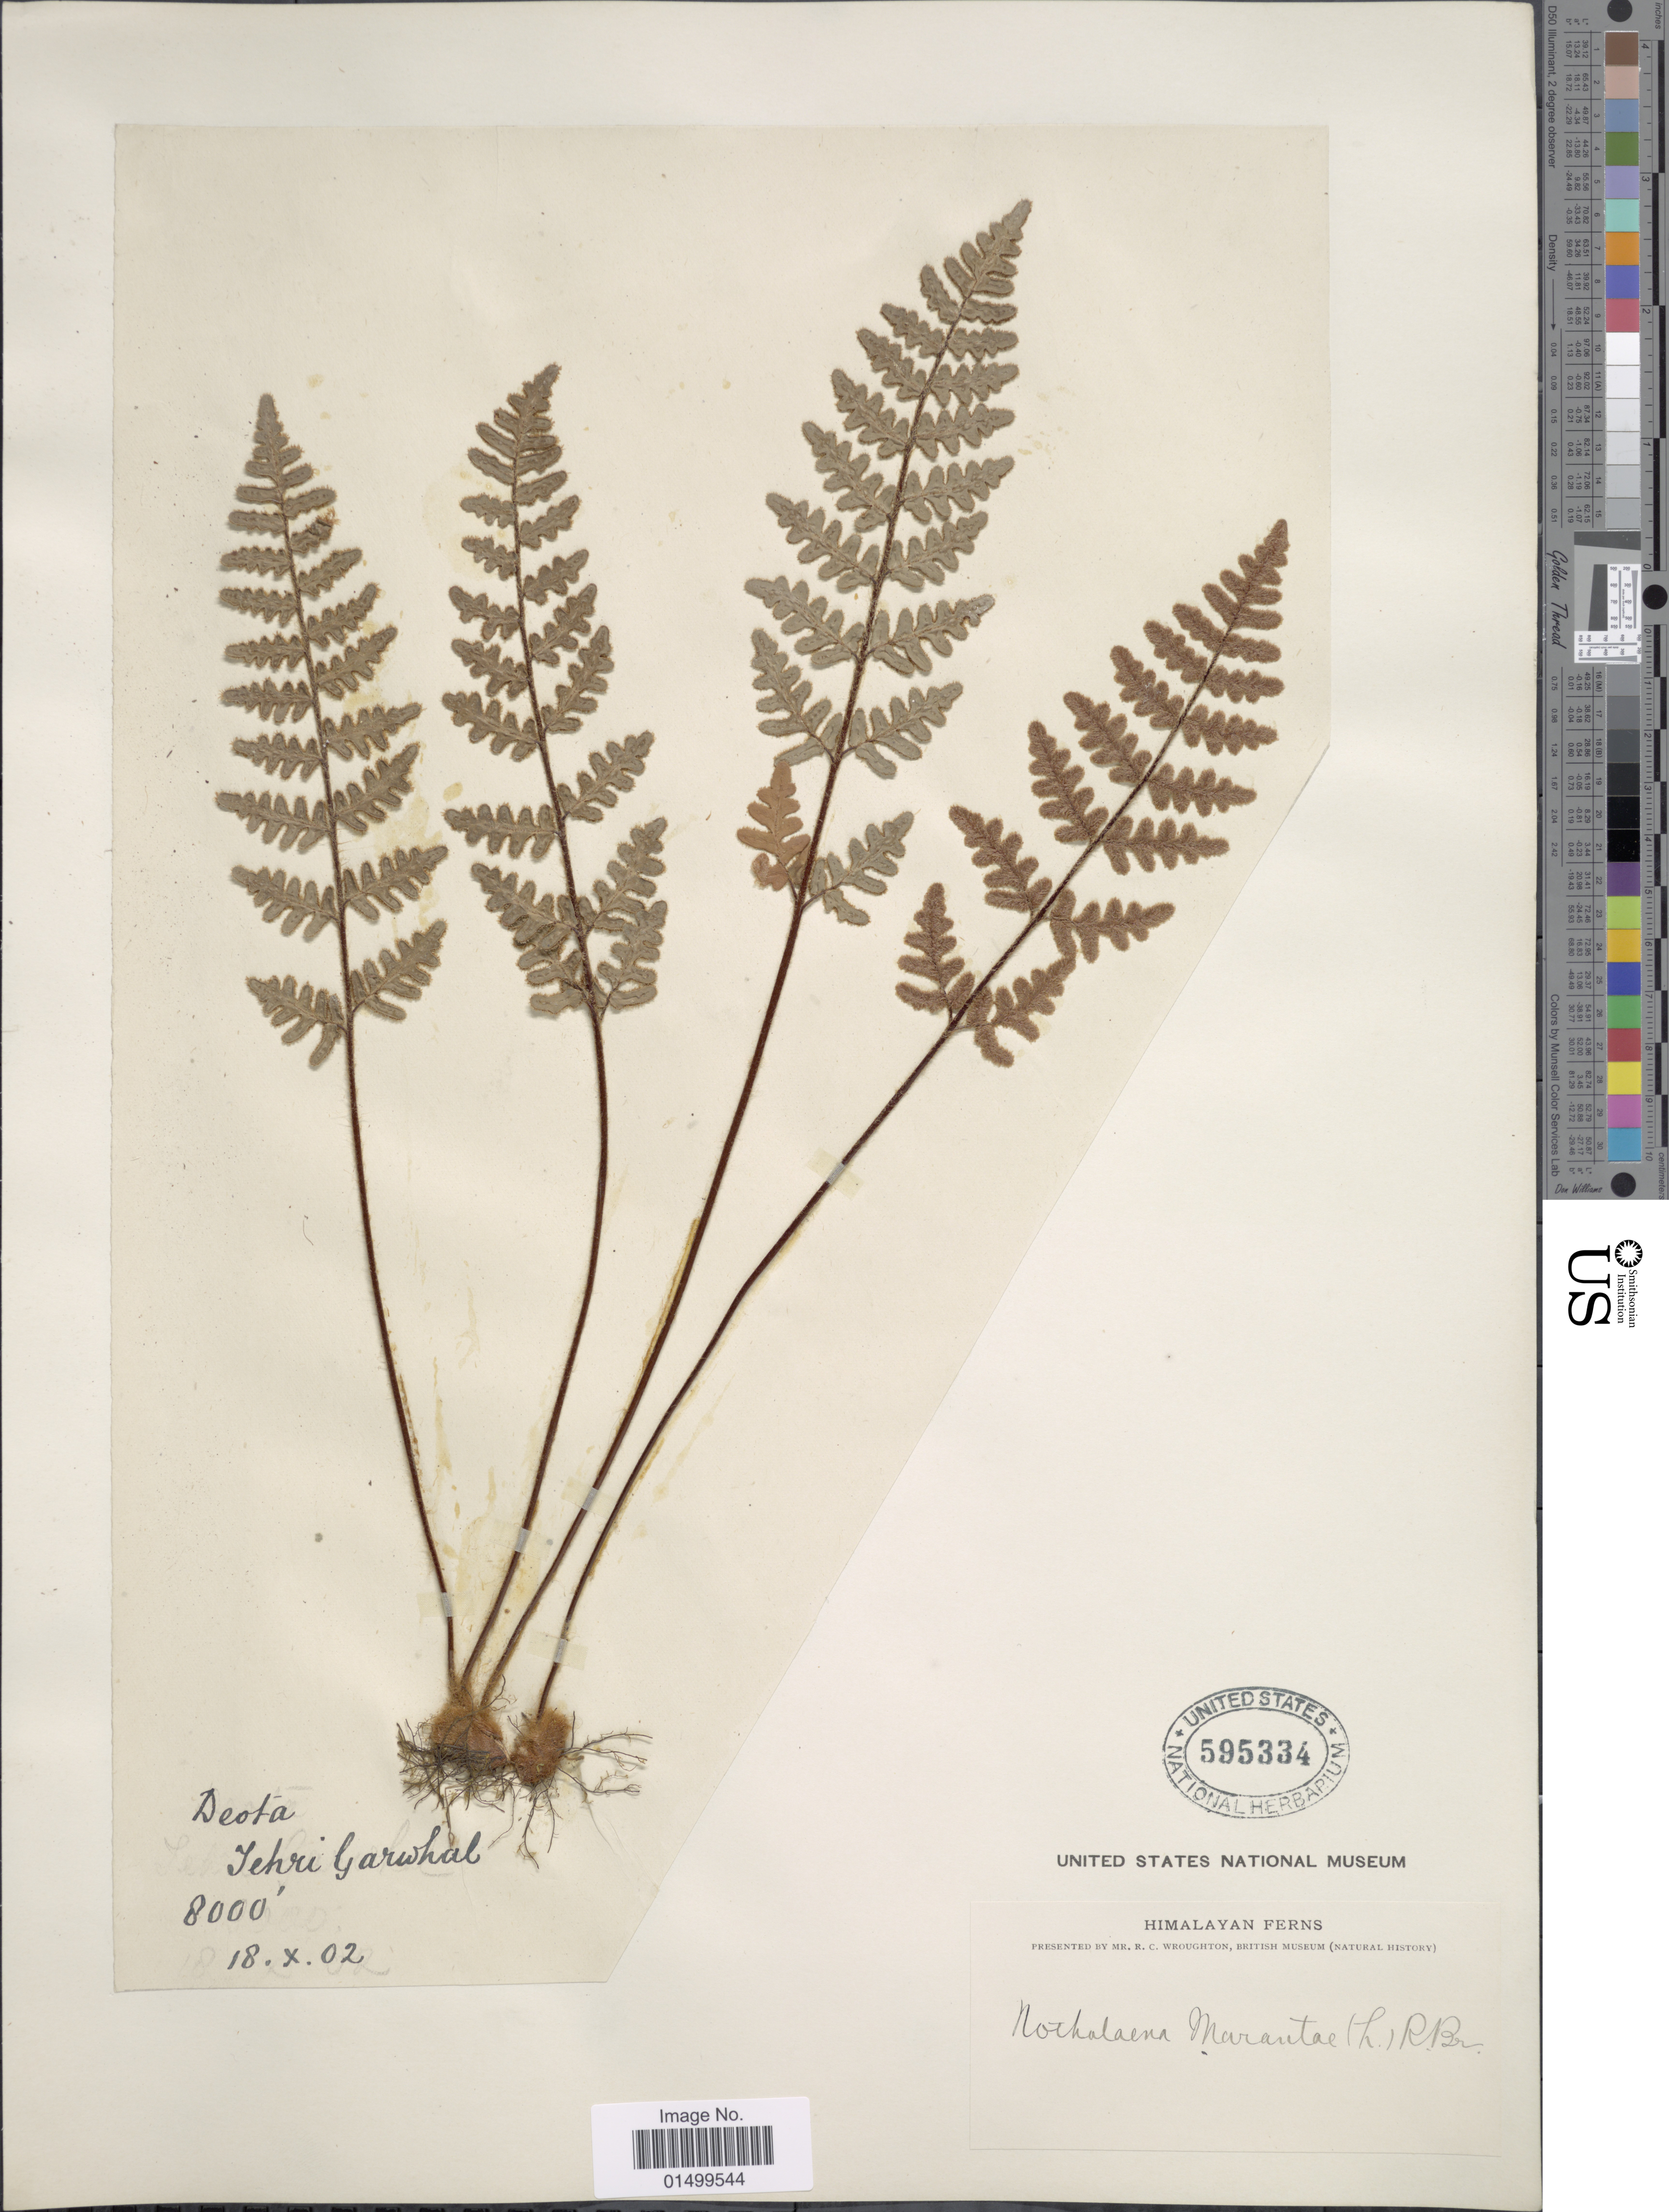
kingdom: Plantae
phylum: Tracheophyta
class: Polypodiopsida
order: Polypodiales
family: Pteridaceae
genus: Cheilanthes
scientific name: Cheilanthes marantae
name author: Domin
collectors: R. Wroughton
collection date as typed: Transcribed d/m/y: 14/10/2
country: India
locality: Himalayan Ferns. Deota. Tehri Garwhal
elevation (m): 2438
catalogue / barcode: US 595334